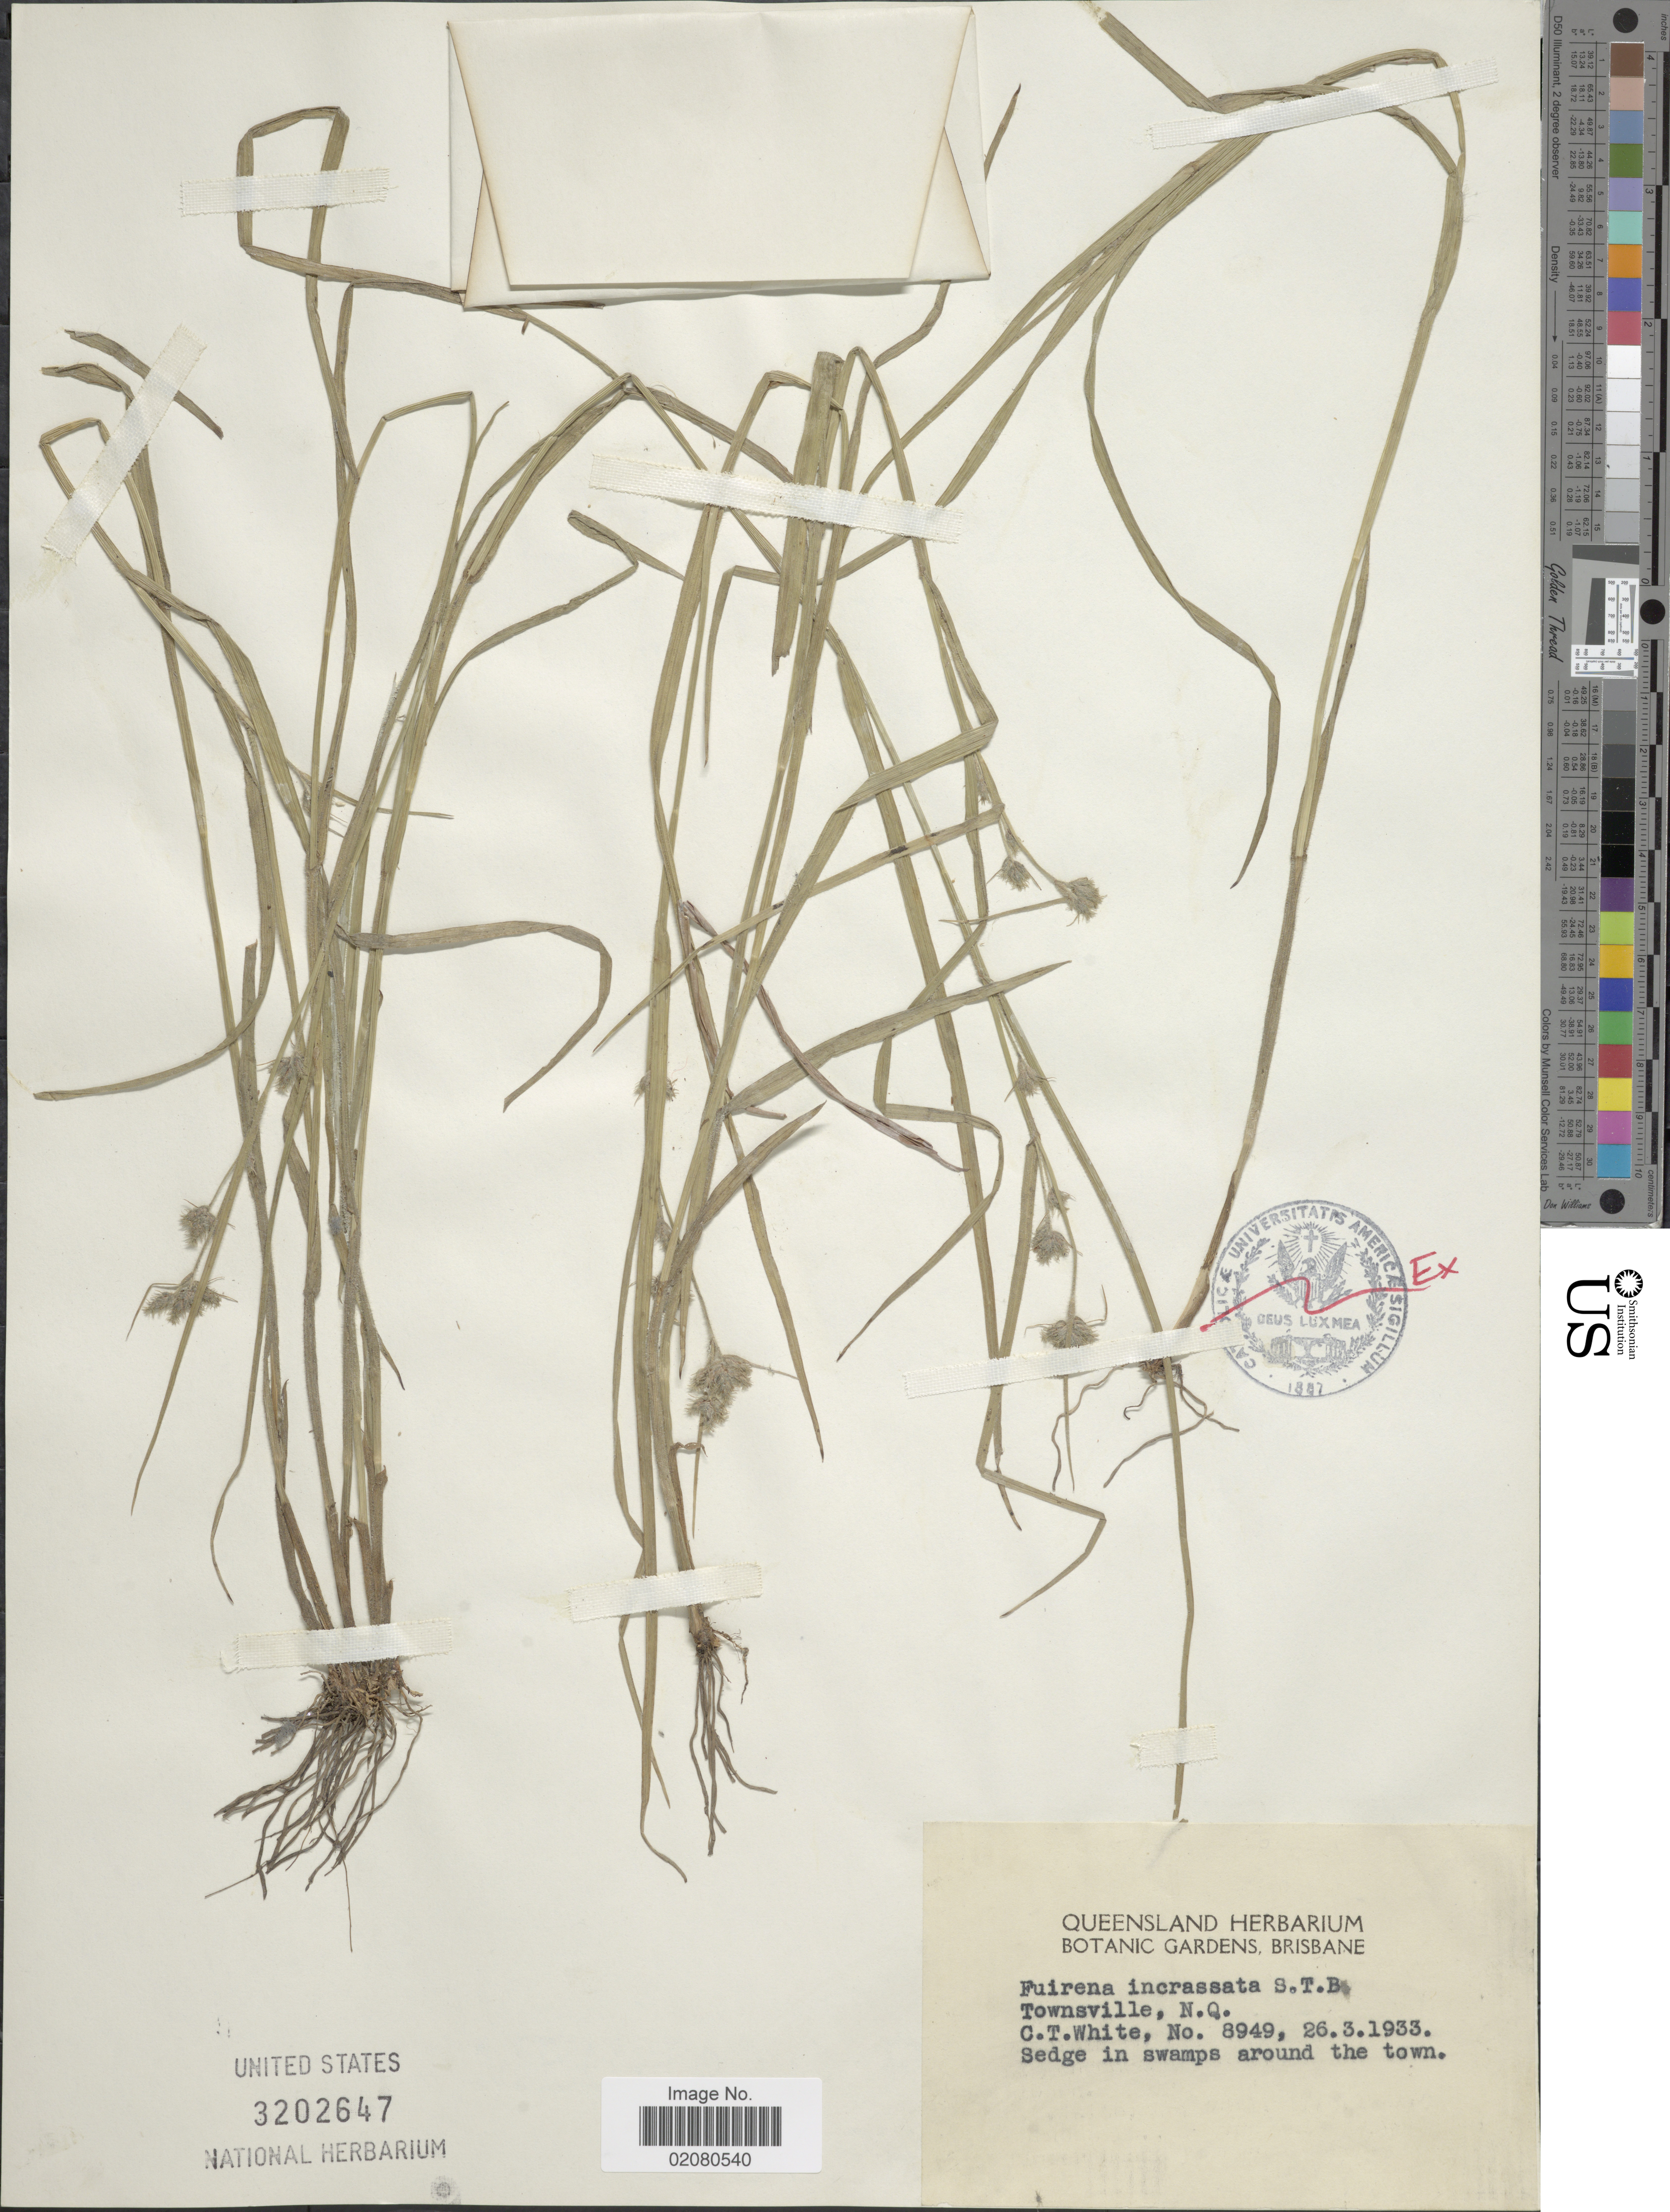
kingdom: Plantae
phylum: Tracheophyta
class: Liliopsida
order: Poales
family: Cyperaceae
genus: Fuirena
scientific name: Fuirena incrassata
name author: S.T. Blake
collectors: C. T. White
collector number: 8949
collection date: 1933-03-26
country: Australia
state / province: Queensland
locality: Townsville, N. Q., sedge in swamps around town.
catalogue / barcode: US 3202647